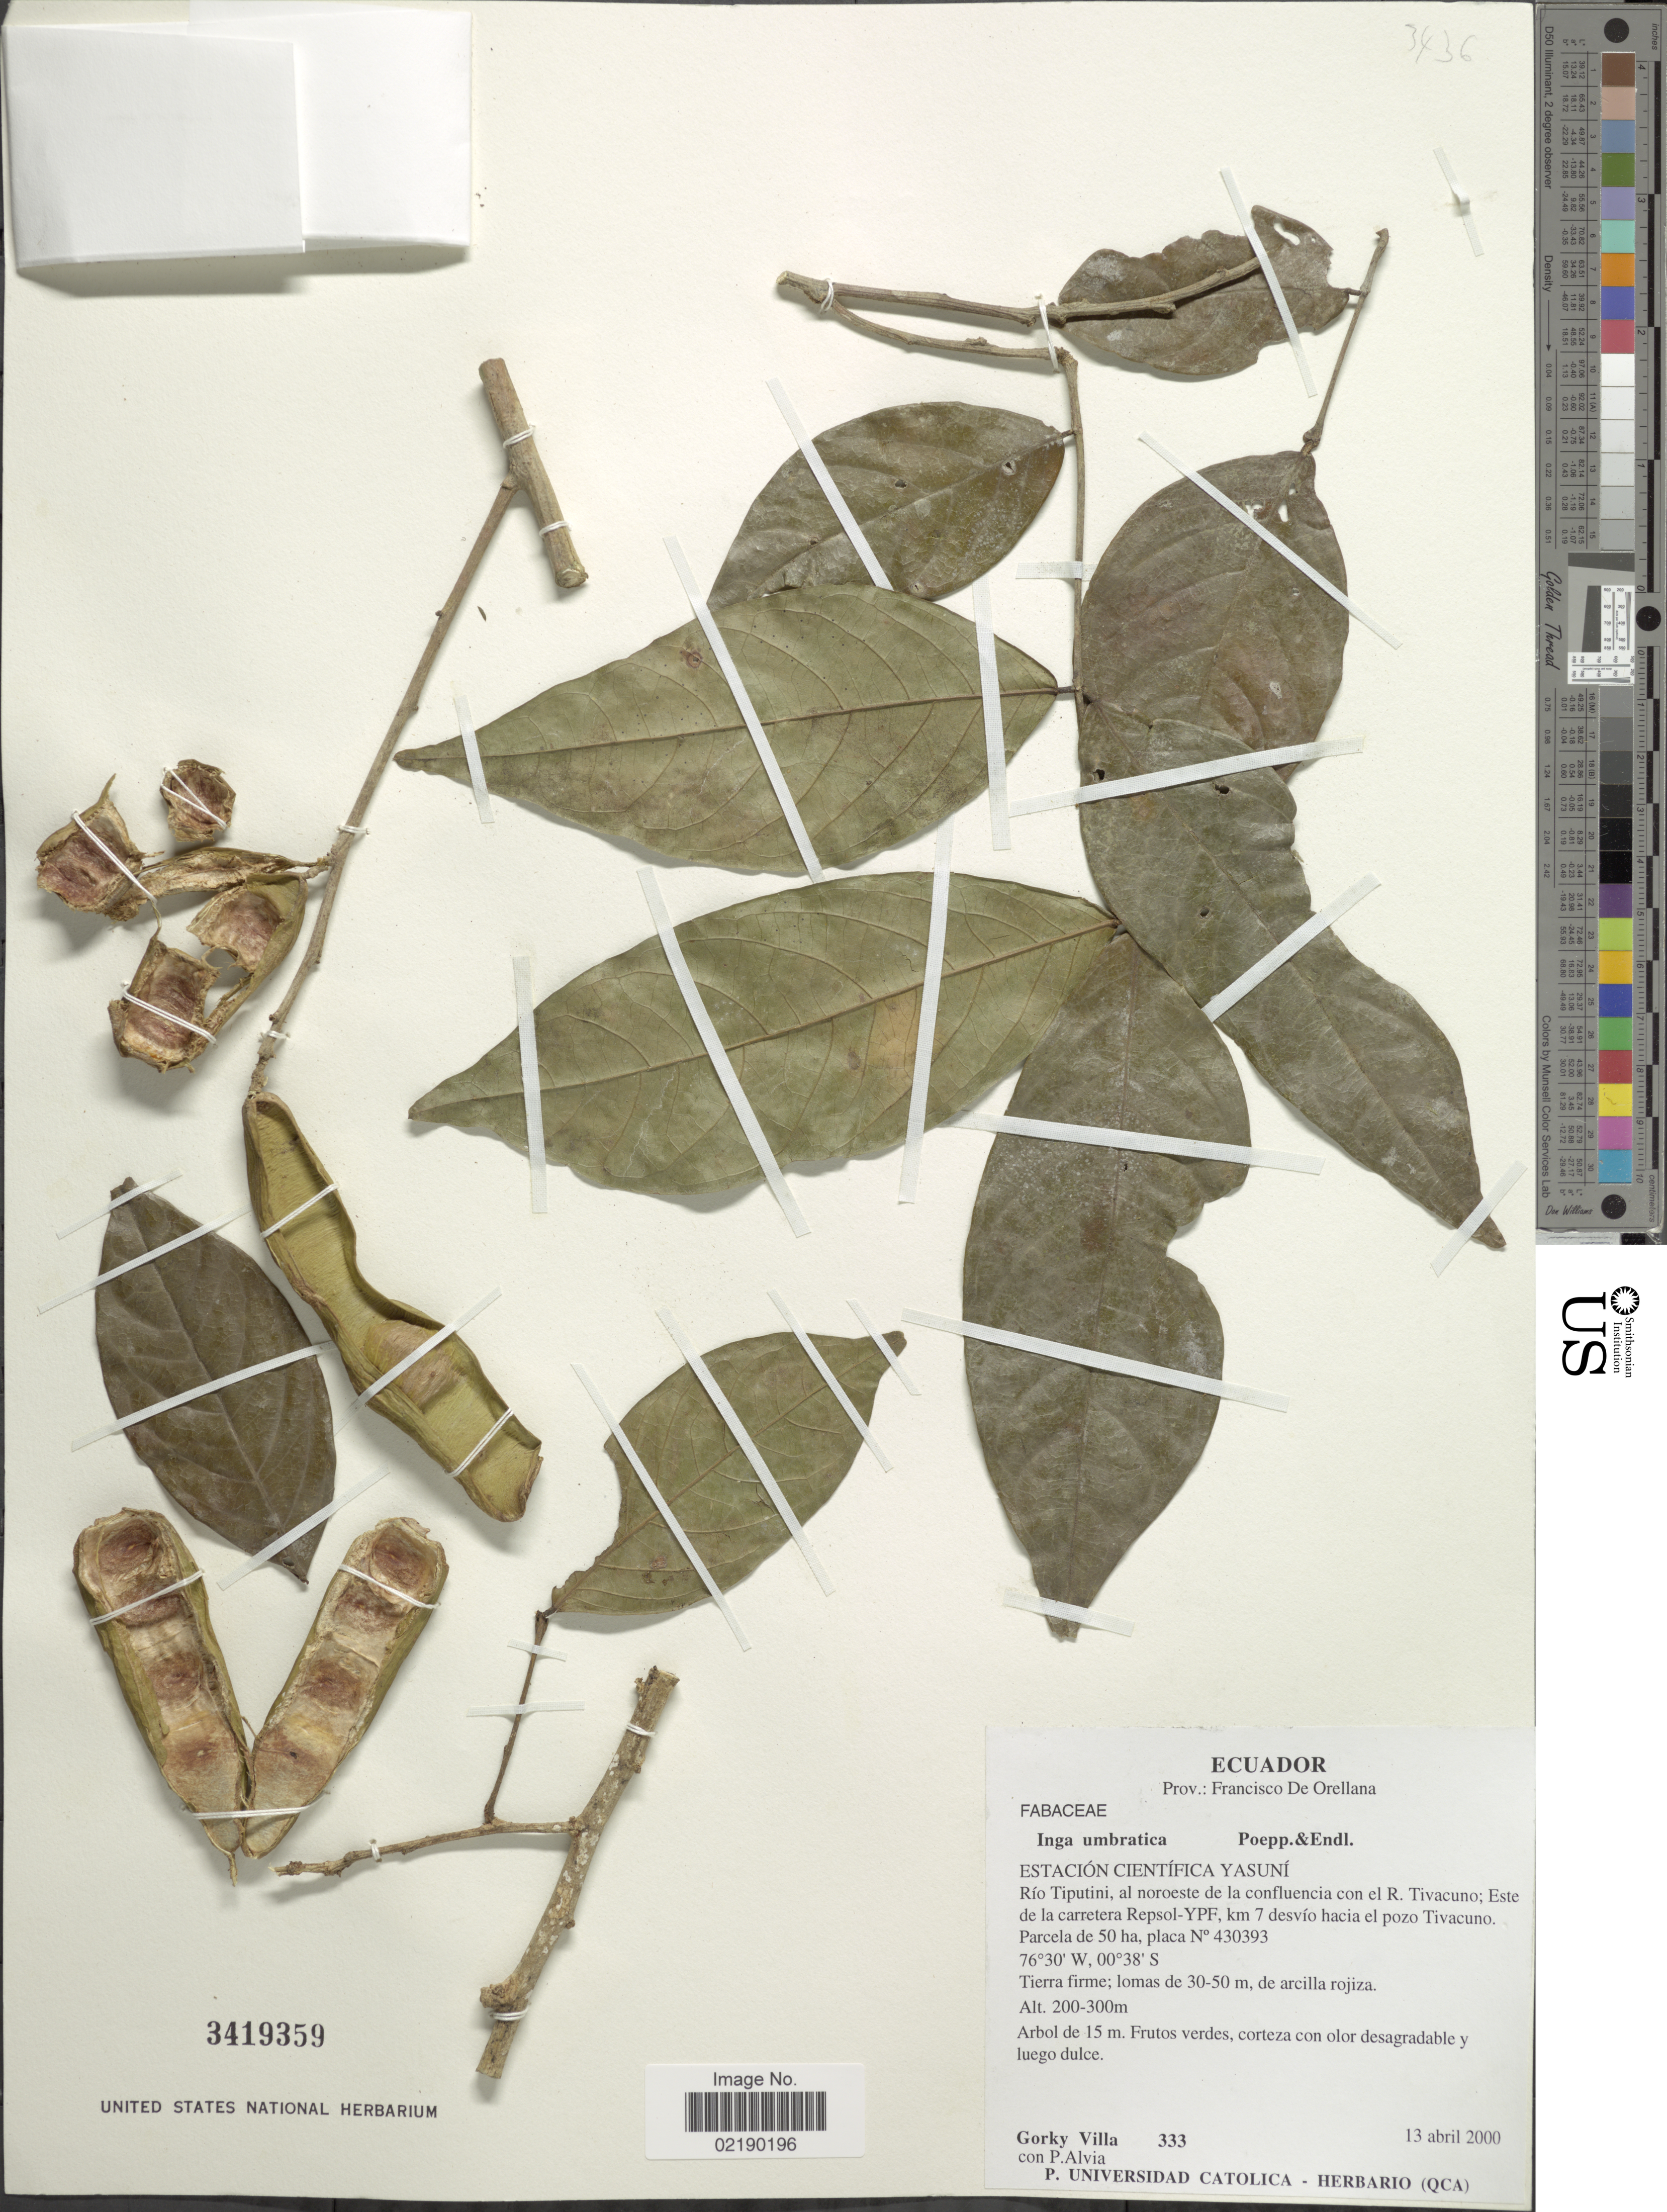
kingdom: Plantae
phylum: Tracheophyta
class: Magnoliopsida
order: Fabales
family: Fabaceae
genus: Inga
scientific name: Inga umbratica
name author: Poepp.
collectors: G. Villa & P. Alvia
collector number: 333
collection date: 2000-04-13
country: Ecuador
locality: Prov. Francisco De Orellana, Estacion Cientifica Yasuni, Rio Tiputini, al noroeste de la confluencia con el R. Tivacuno; Este de la carretera Repsol-YPF, km 7 desvio hacia el pozo Tivacuno. Parcela de 50 ha placa No 430393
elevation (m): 200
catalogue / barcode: US 3419359